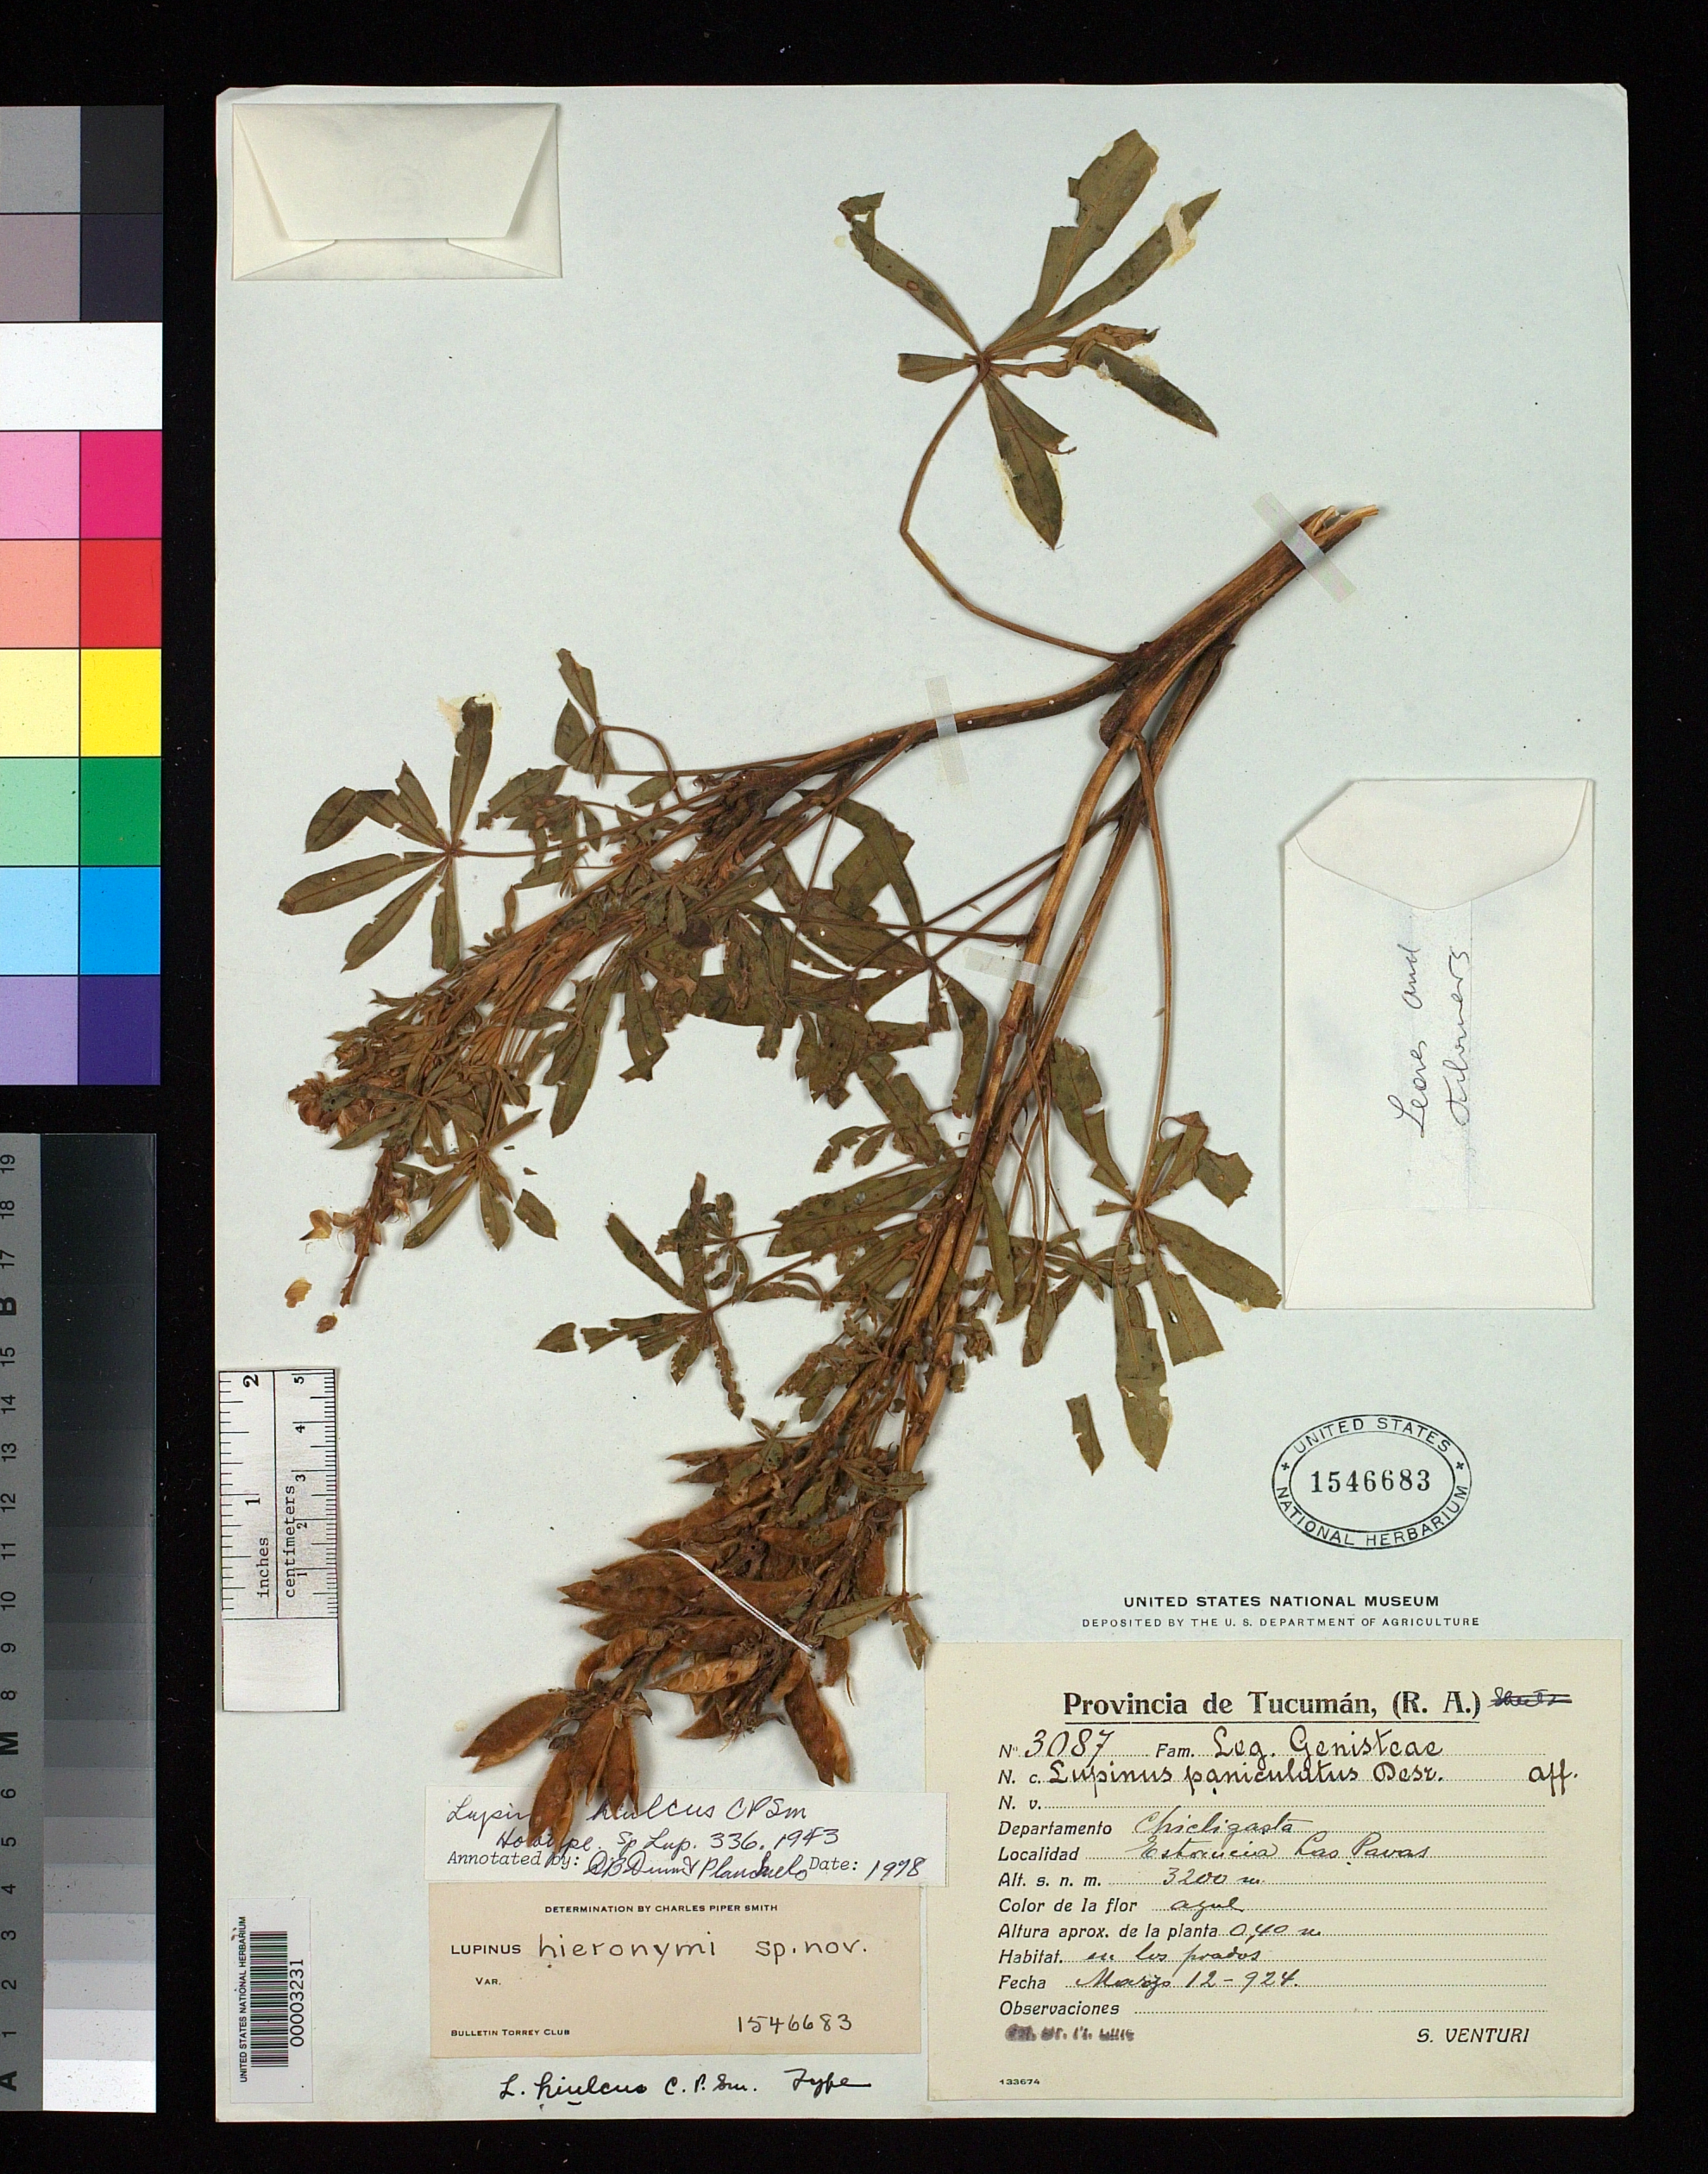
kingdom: Plantae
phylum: Tracheophyta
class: Magnoliopsida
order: Fabales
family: Fabaceae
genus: Lupinus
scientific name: Lupinus hiulcus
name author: C.P. Sm.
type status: Holotype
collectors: S. Venturi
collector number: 3087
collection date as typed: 12 Mar 1924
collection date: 1924-03-12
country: Argentina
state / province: Tucumán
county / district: Chicligasta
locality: Chichigasta, Estancia las Pavas, Pto. El Bayo.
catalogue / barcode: US 1546683